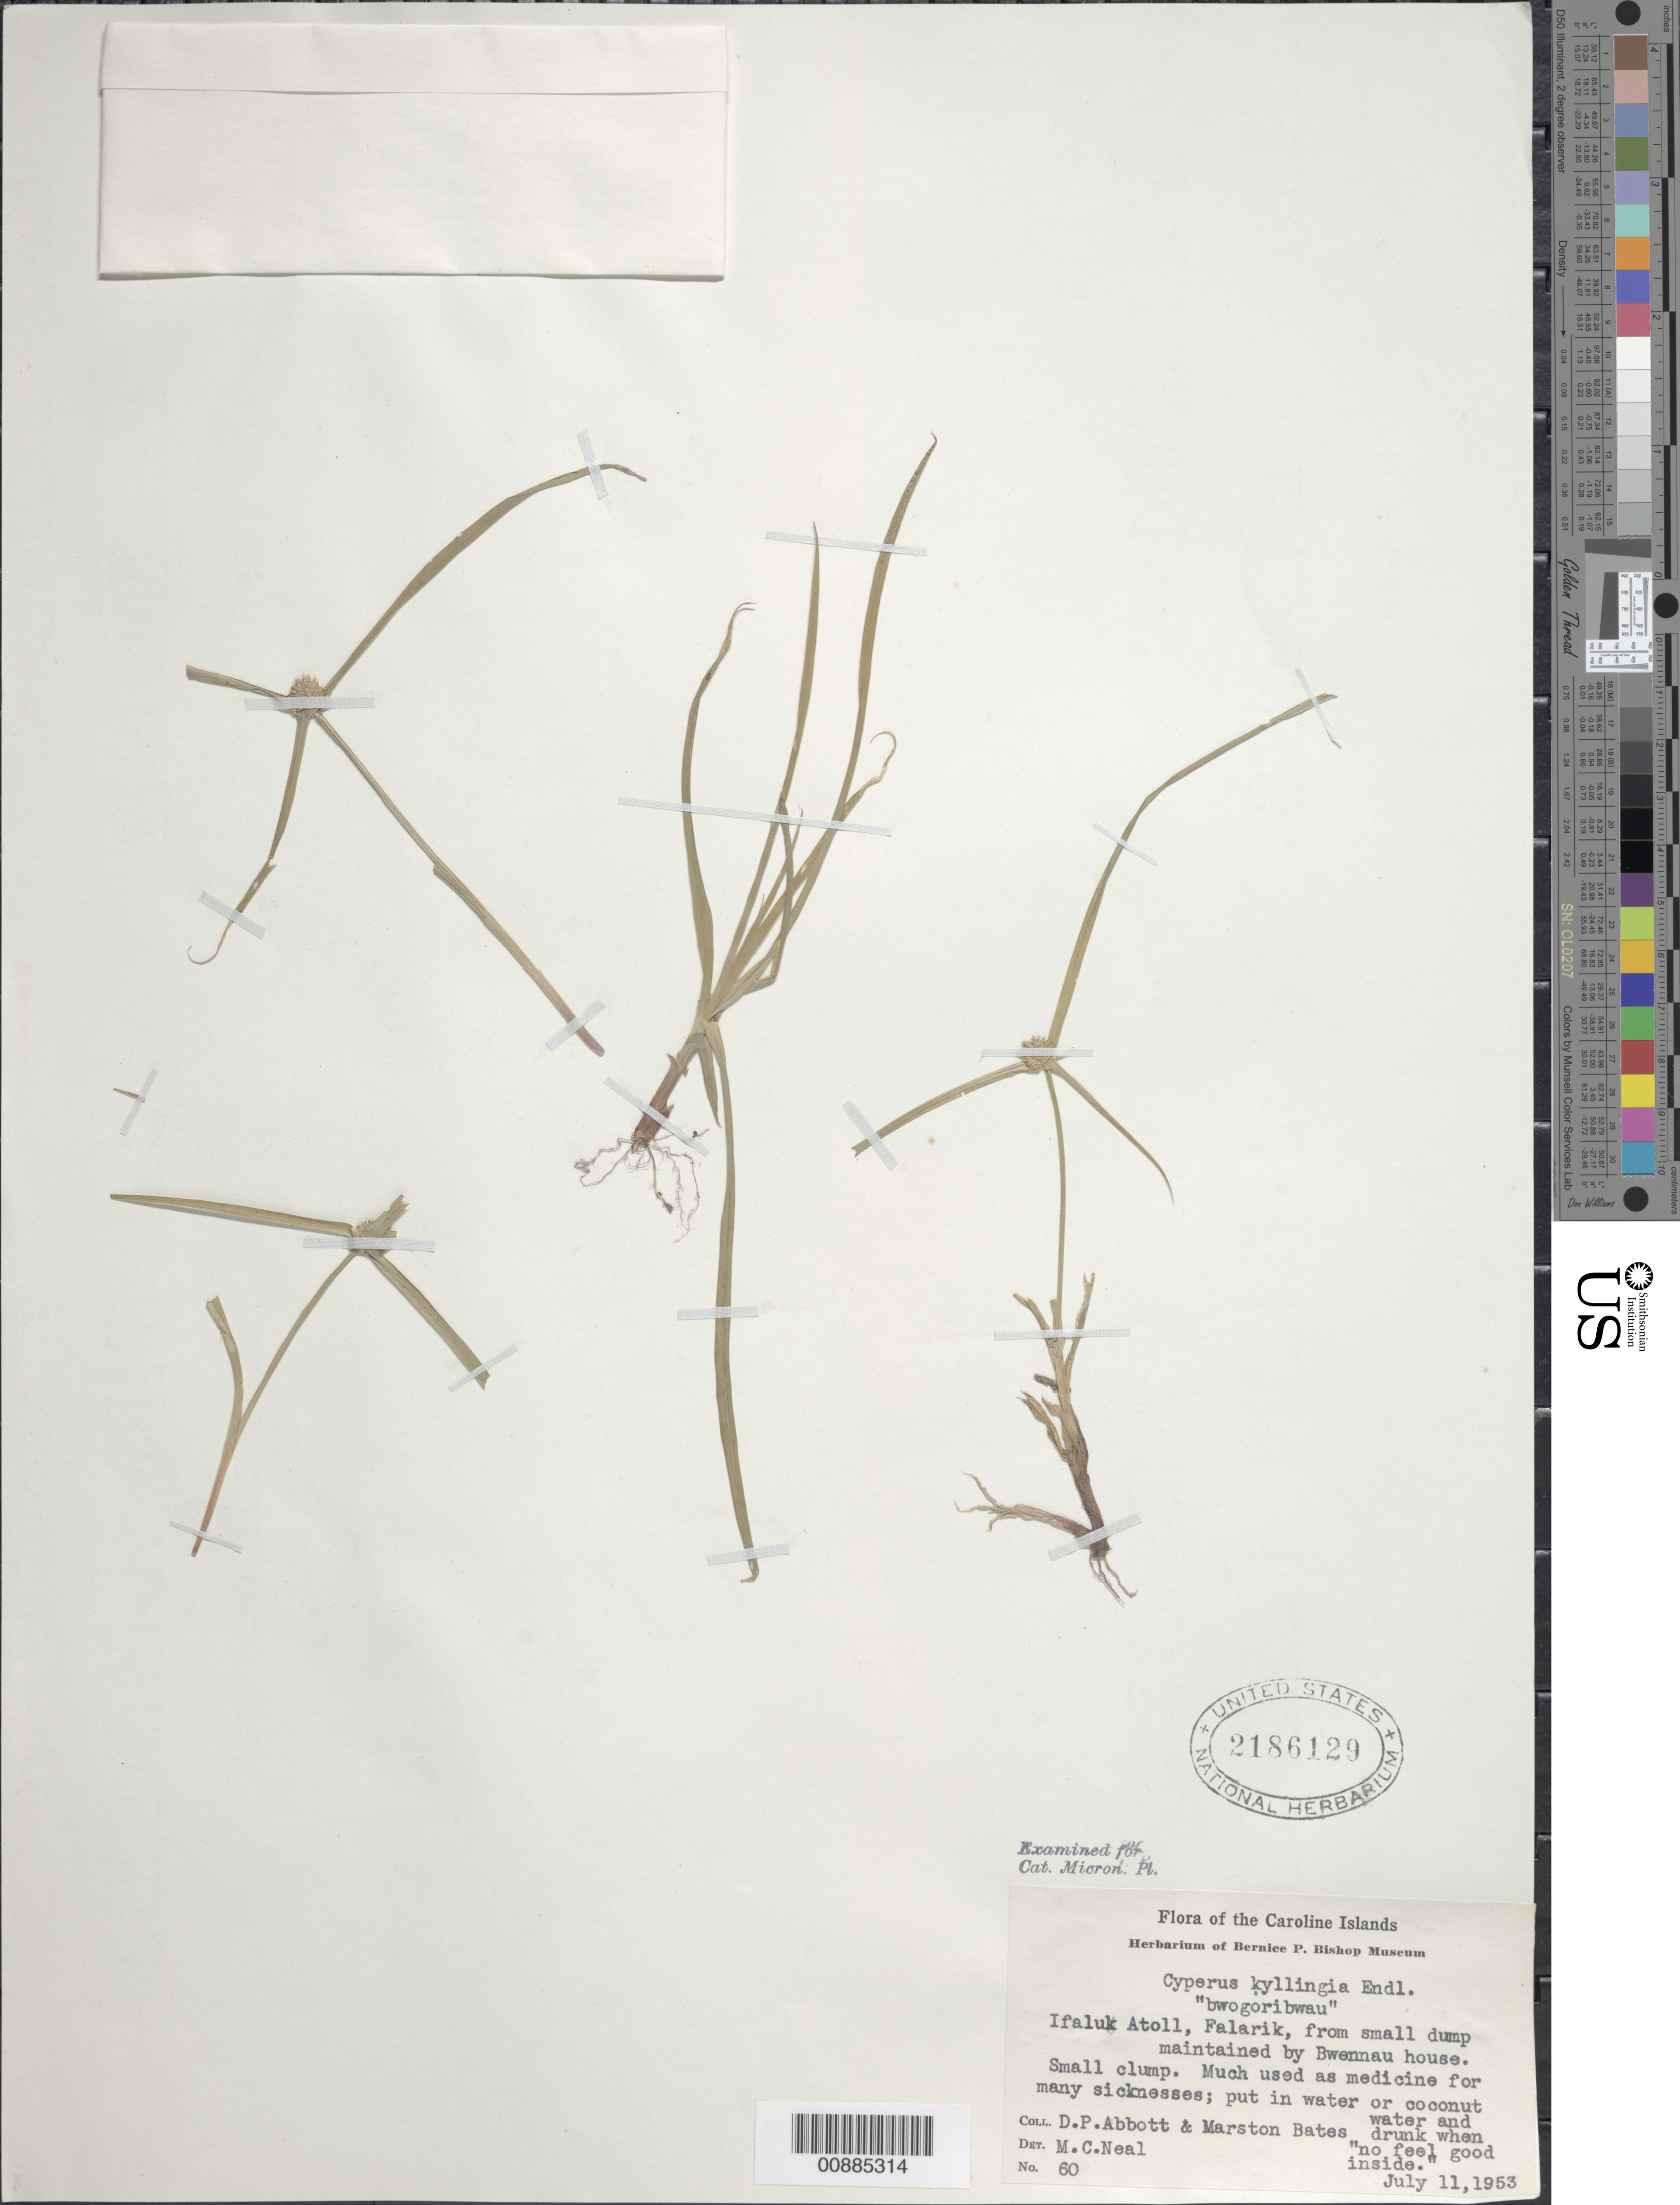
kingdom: Plantae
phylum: Tracheophyta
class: Liliopsida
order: Poales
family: Cyperaceae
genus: Cyperus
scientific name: Cyperus brevifolius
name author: (Rottb.) Hassk.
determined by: Strong, M. T., (US), Smithsonian Institution - National Museum of Natural History (UNITED STATES)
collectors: D. P. Abbott & M. Bates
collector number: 60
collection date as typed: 11 Jul 1953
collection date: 1953-07-11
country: Micronesia, Federated States of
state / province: Yap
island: Ifalik (Ifaluk) Atoll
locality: Ifalik Islet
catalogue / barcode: US 2186129